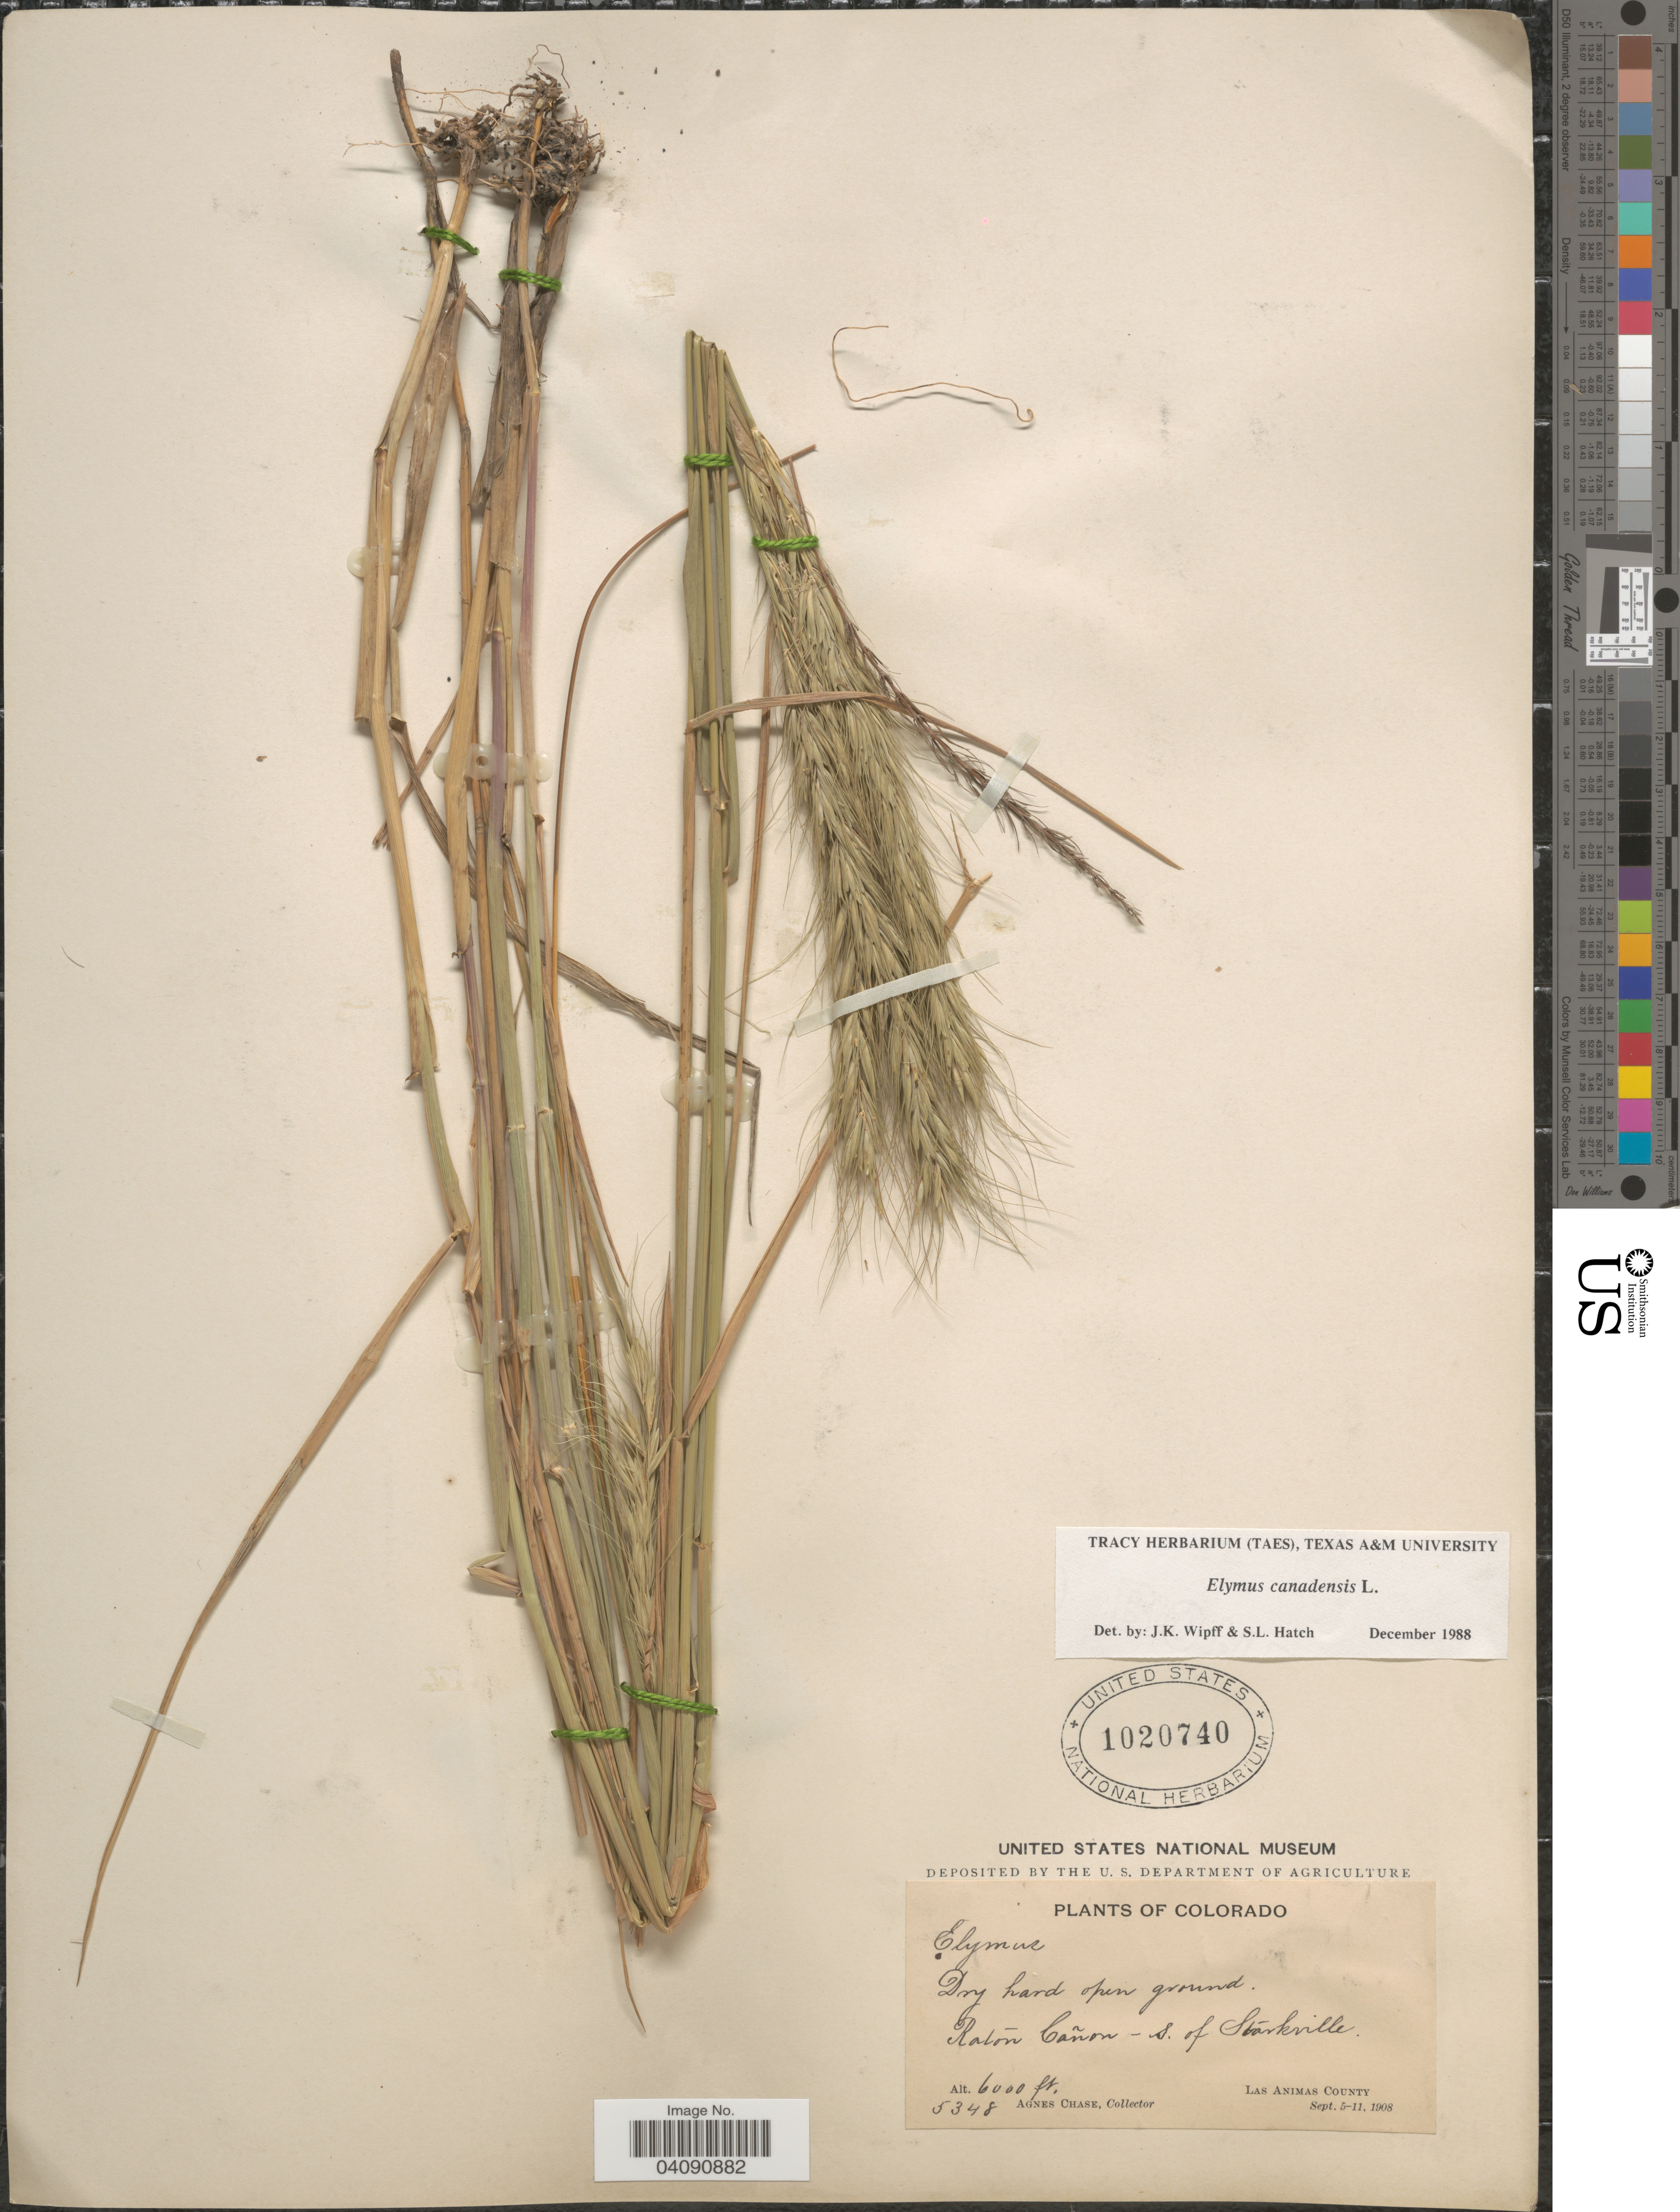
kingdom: Plantae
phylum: Tracheophyta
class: Liliopsida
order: Poales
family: Poaceae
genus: Elymus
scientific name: Elymus canadensis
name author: L.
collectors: A. Chase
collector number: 5348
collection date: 1908-09-05/1908-09-11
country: United States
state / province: Colorado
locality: Raton Cañon - s. of Starkville. Las Animas County.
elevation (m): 1829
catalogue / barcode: US 1020740